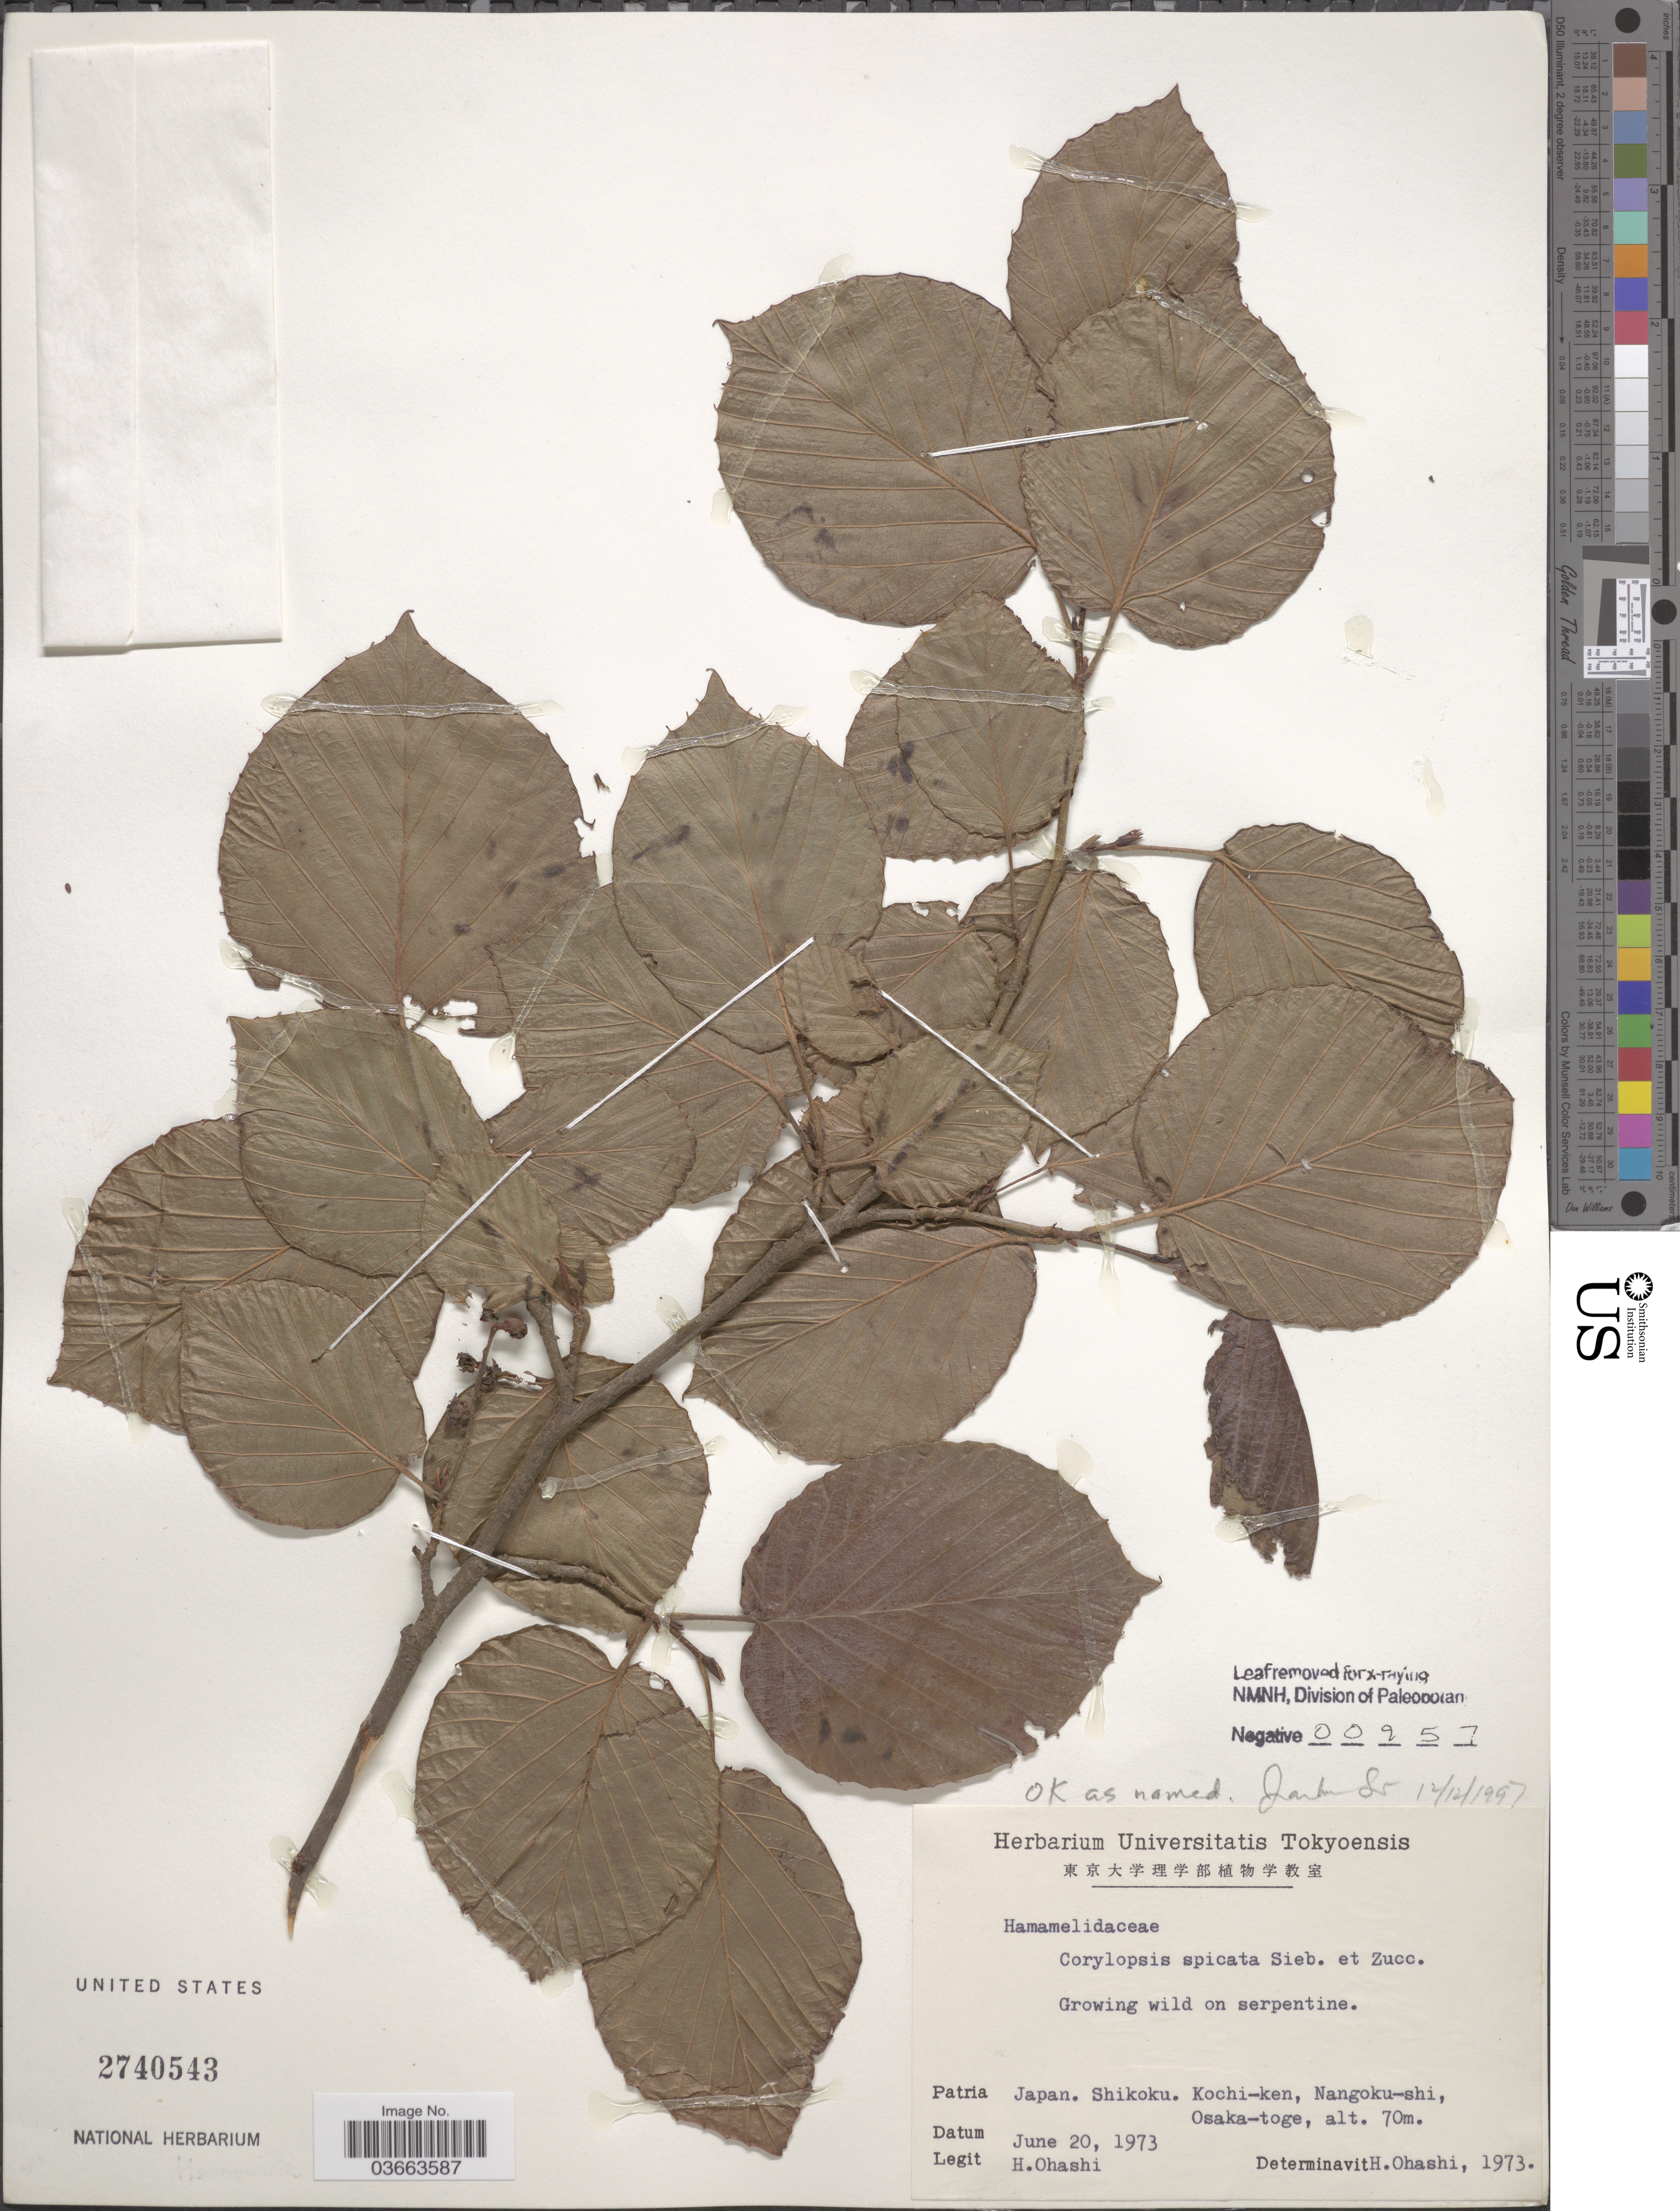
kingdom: Plantae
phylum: Tracheophyta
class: Magnoliopsida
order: Saxifragales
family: Hamamelidaceae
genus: Corylopsis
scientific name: Corylopsis spicata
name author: Siebold & Zucc.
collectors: H. Ohashi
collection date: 1973-06-20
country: Japan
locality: Shikoku. Kochi-ken, Nangoku-shi, Osaka-toge.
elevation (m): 70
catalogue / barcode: US 2740543